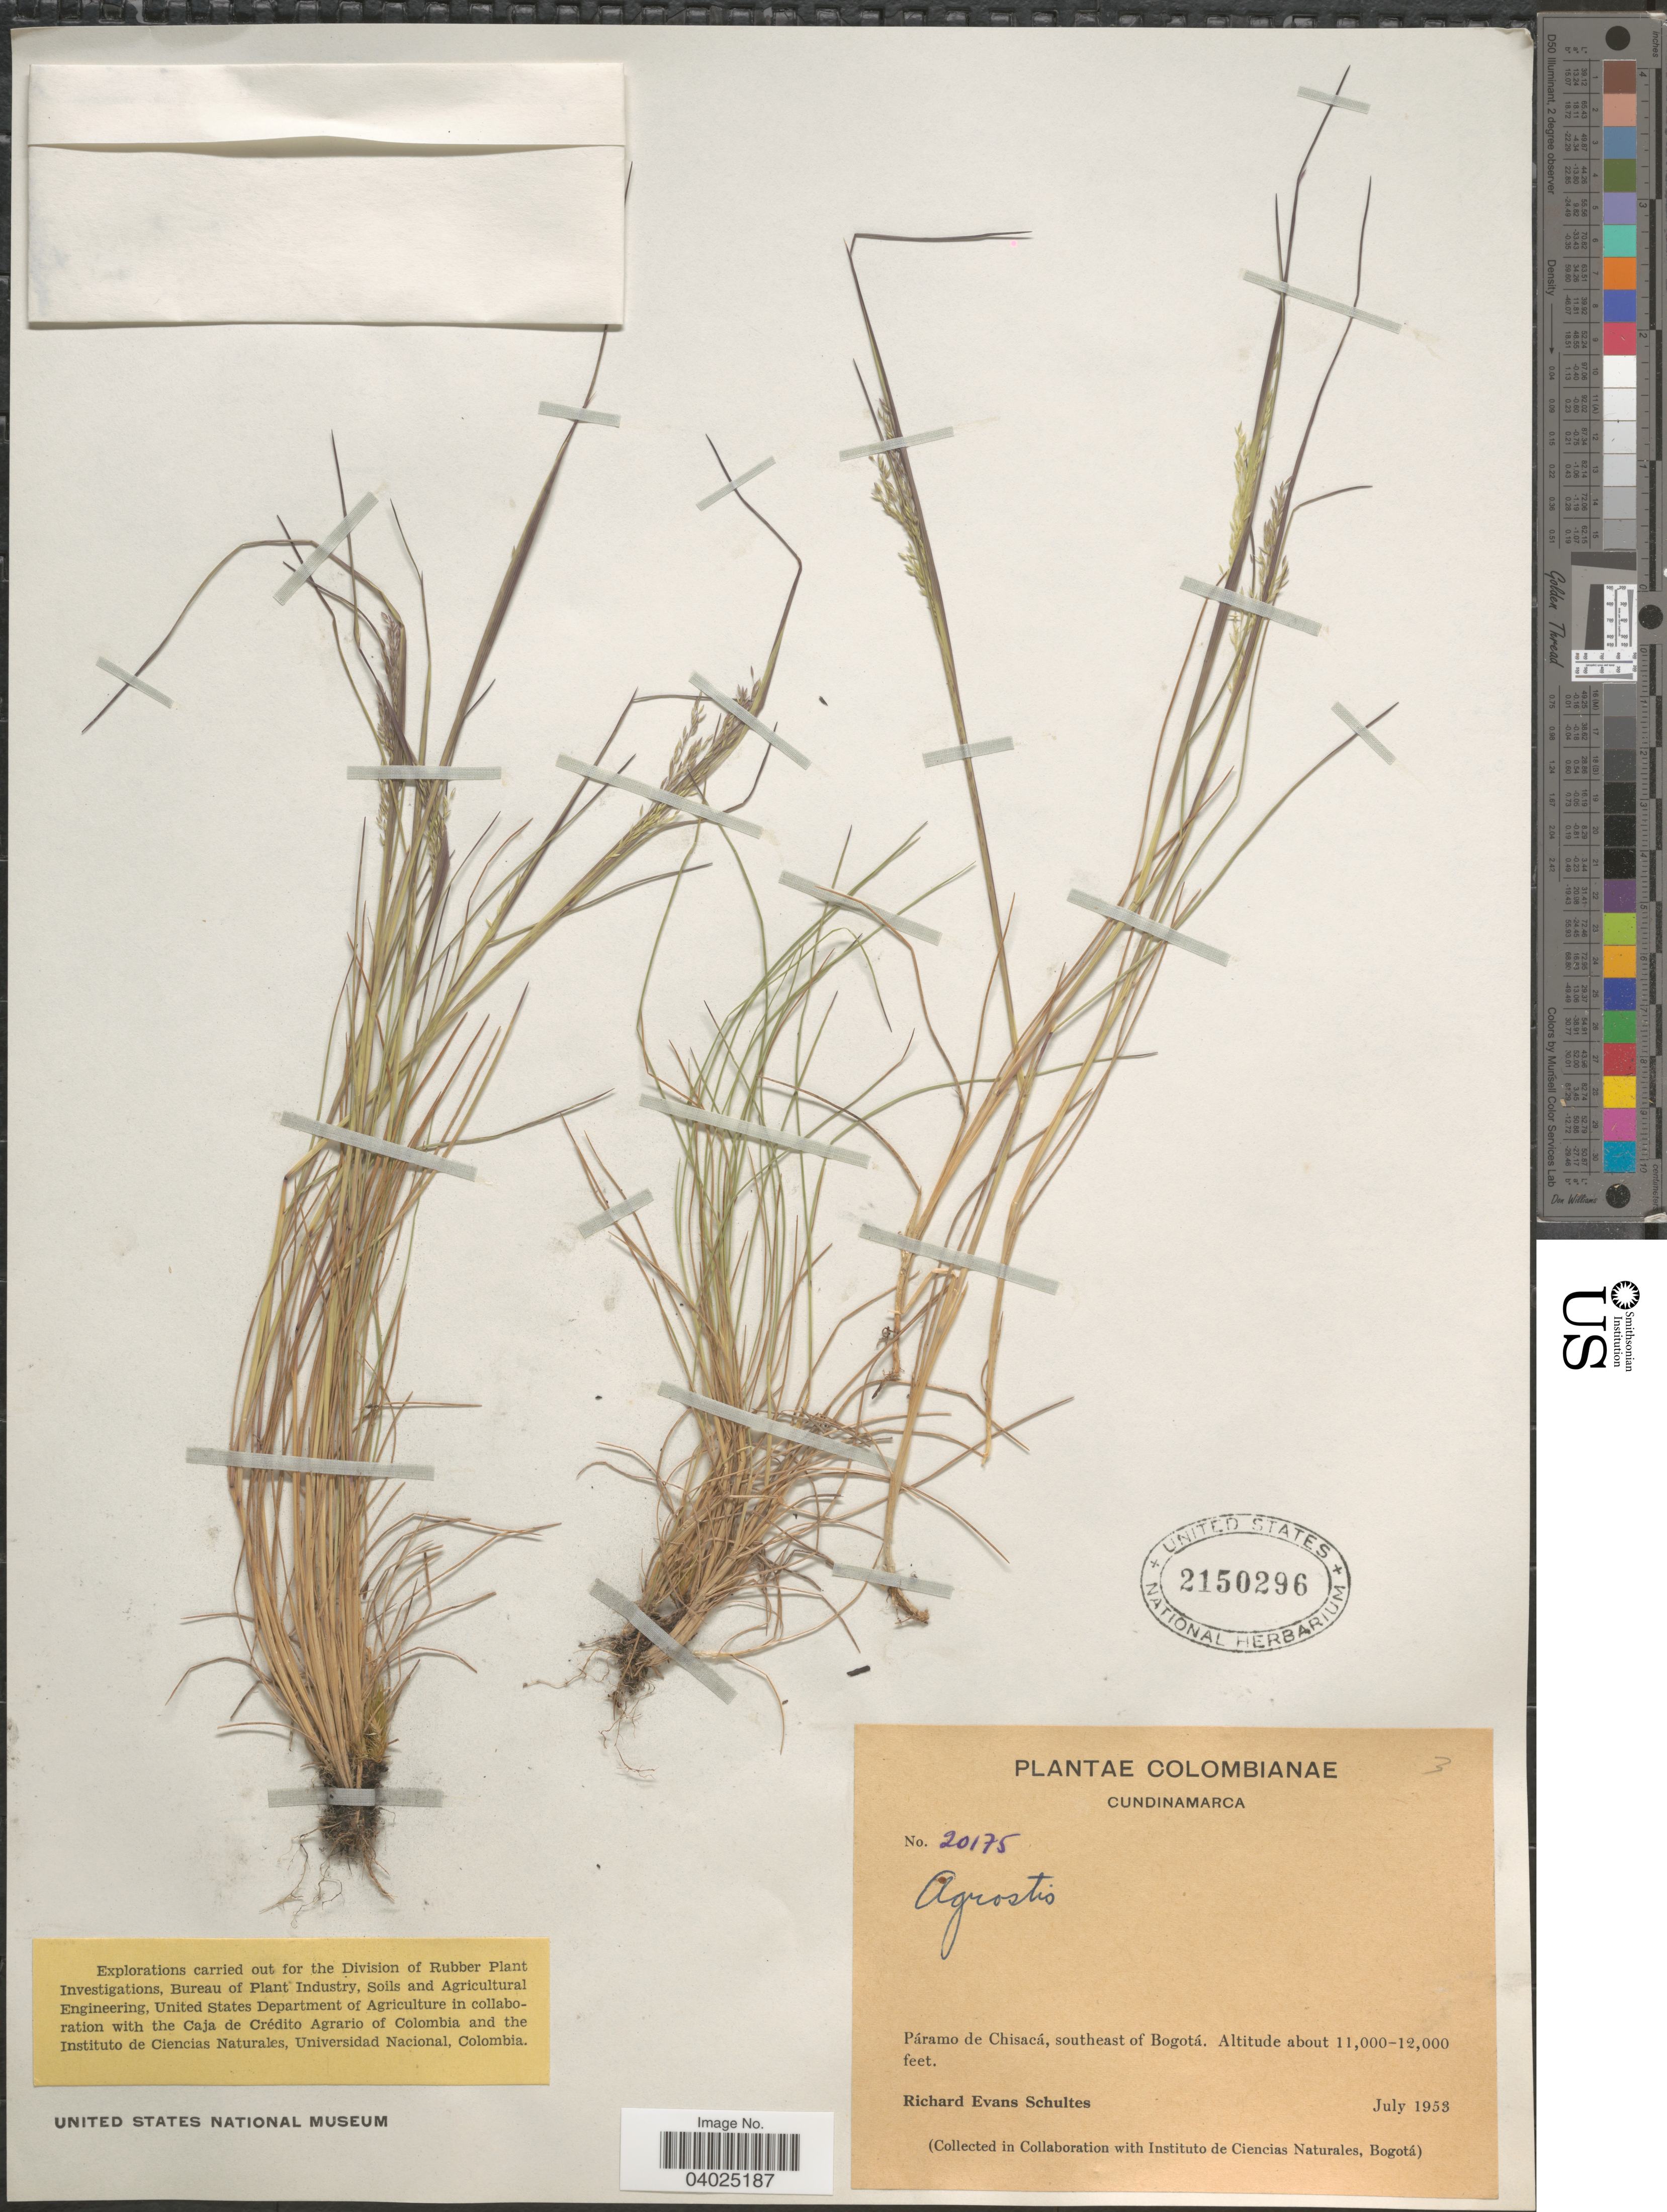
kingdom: Plantae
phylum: Tracheophyta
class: Liliopsida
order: Poales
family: Poaceae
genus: Agrostis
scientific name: Agrostis sp.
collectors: R. E. Schultes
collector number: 20175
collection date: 1953-07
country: Colombia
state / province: Cundinamarca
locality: Páramo de Chisacá, southeast of Bogotá.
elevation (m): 3353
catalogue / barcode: US 2150296